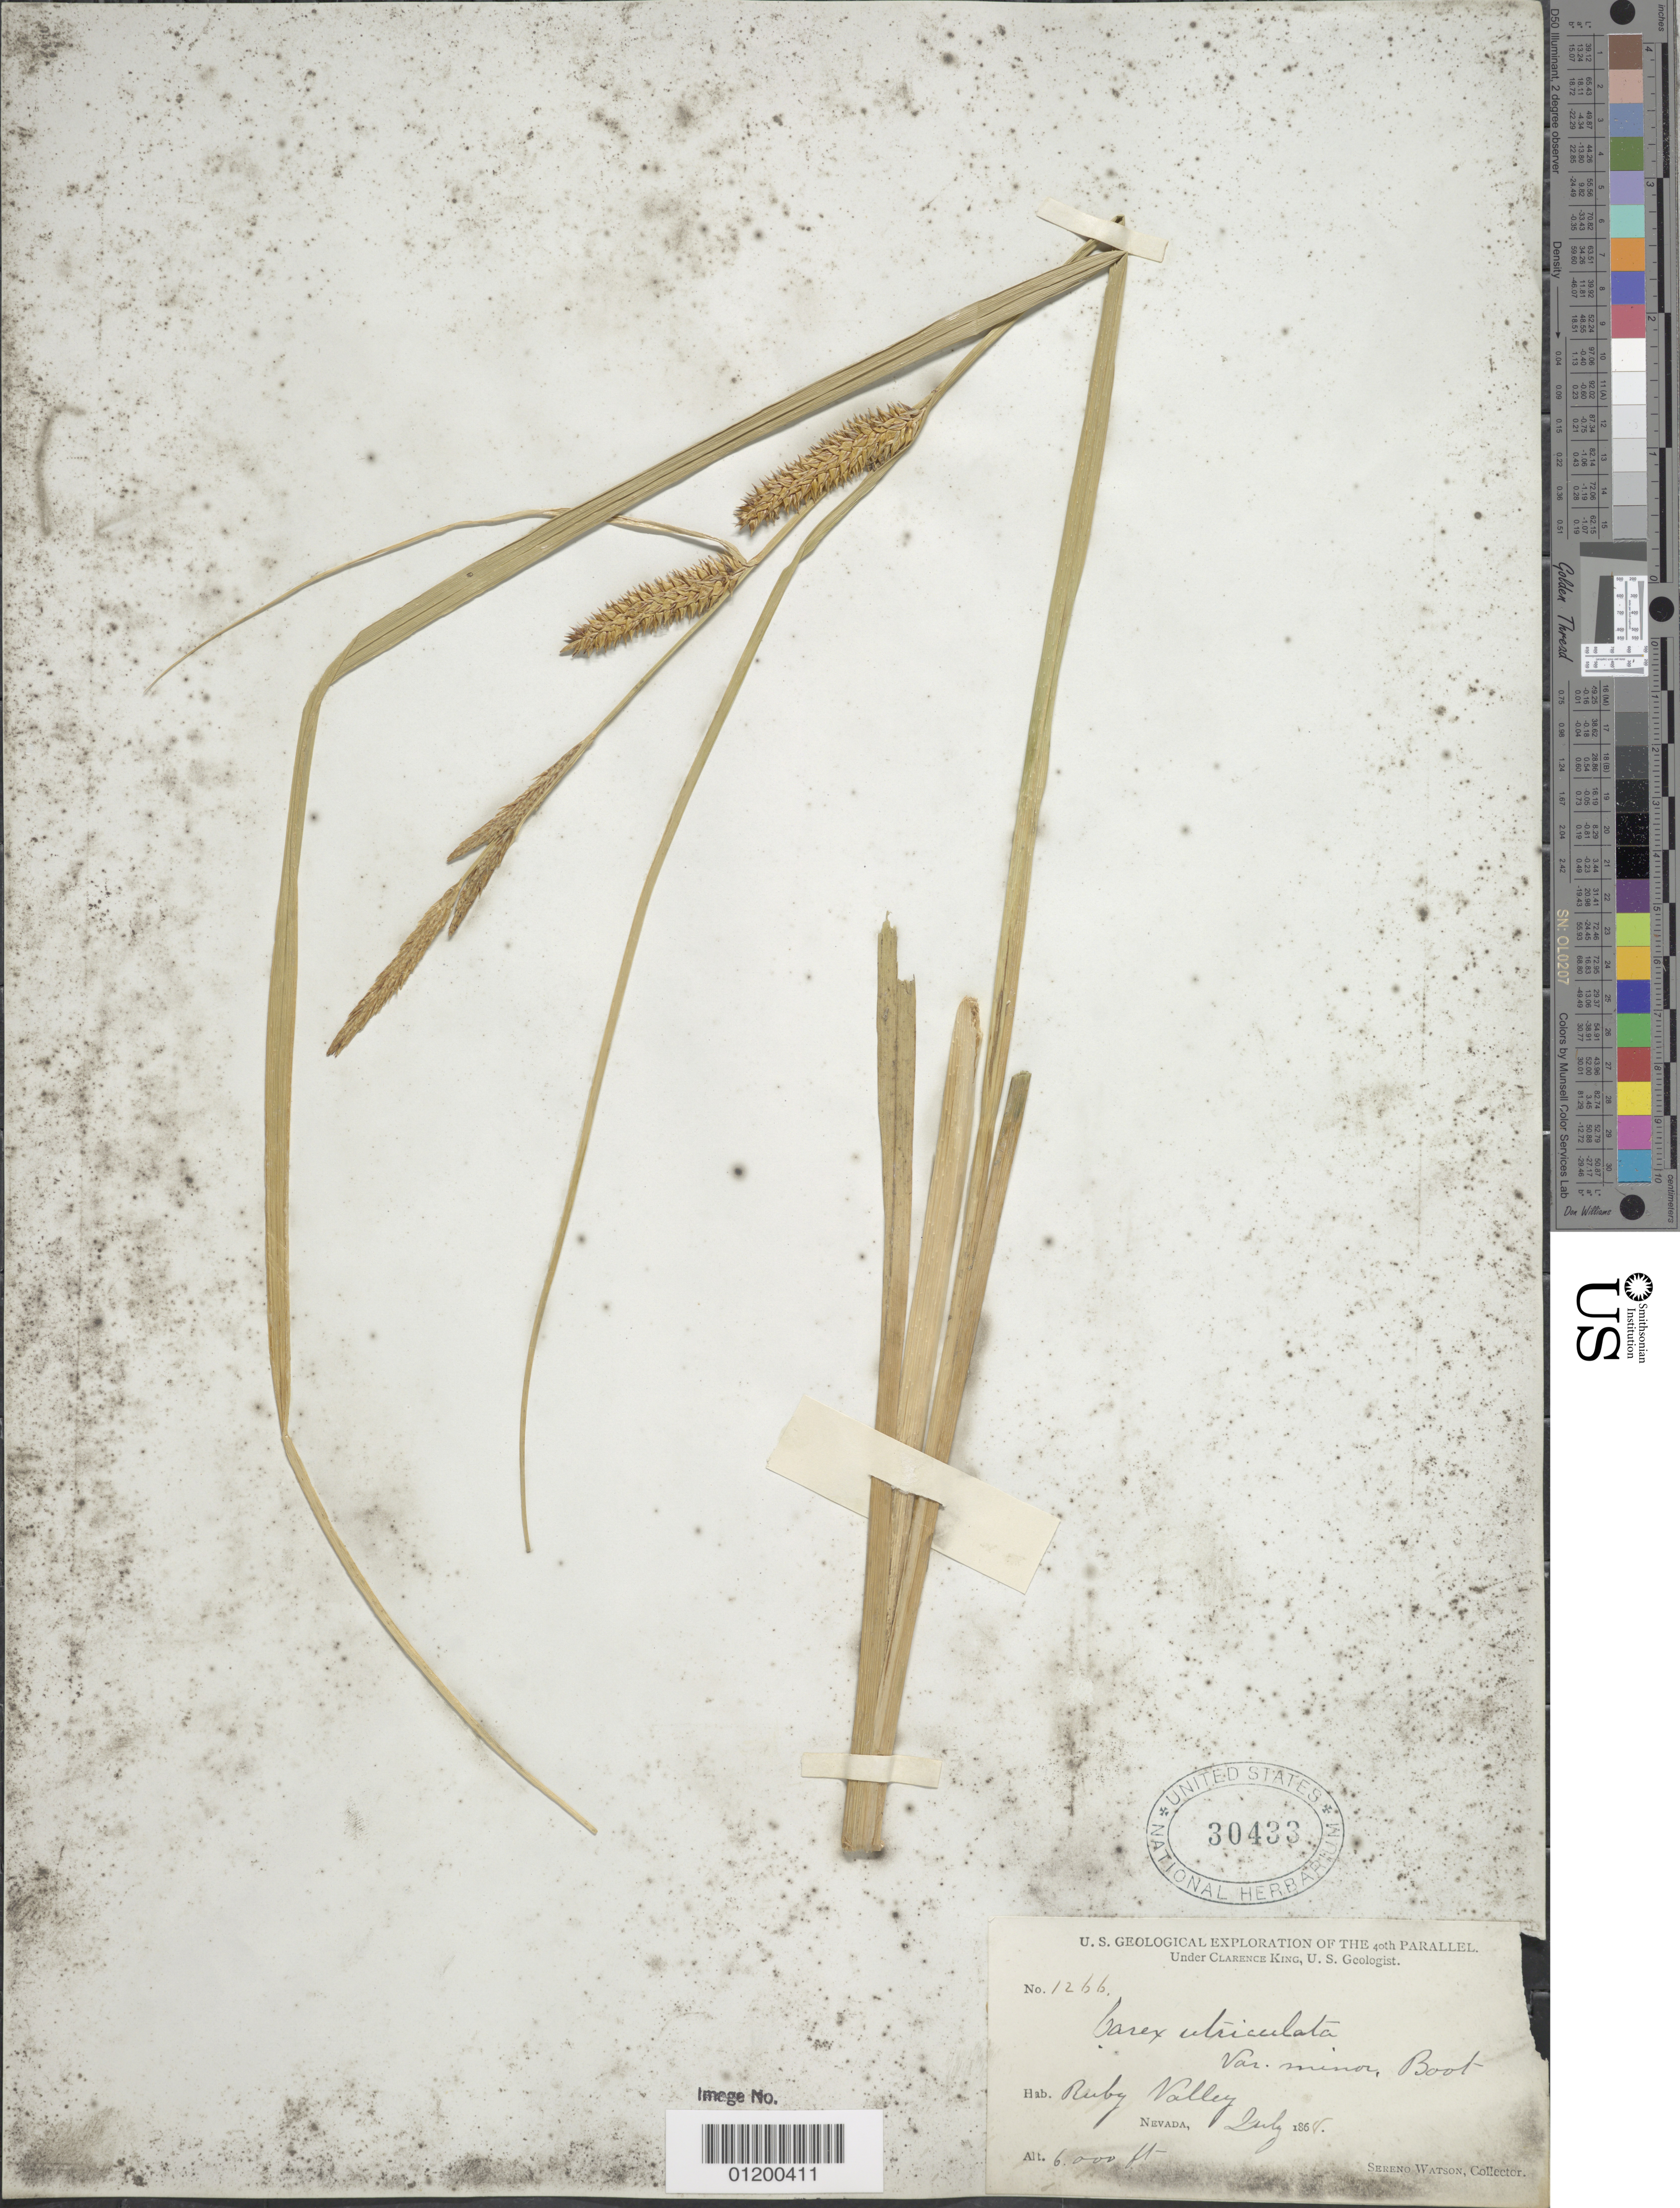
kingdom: Plantae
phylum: Tracheophyta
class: Liliopsida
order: Poales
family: Cyperaceae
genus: Carex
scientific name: Carex utriculata var. minor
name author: Boott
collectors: S. Watson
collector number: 1266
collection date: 1868-07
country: United States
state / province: Nevada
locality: Ruby Valley.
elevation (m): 1829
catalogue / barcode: US 30433